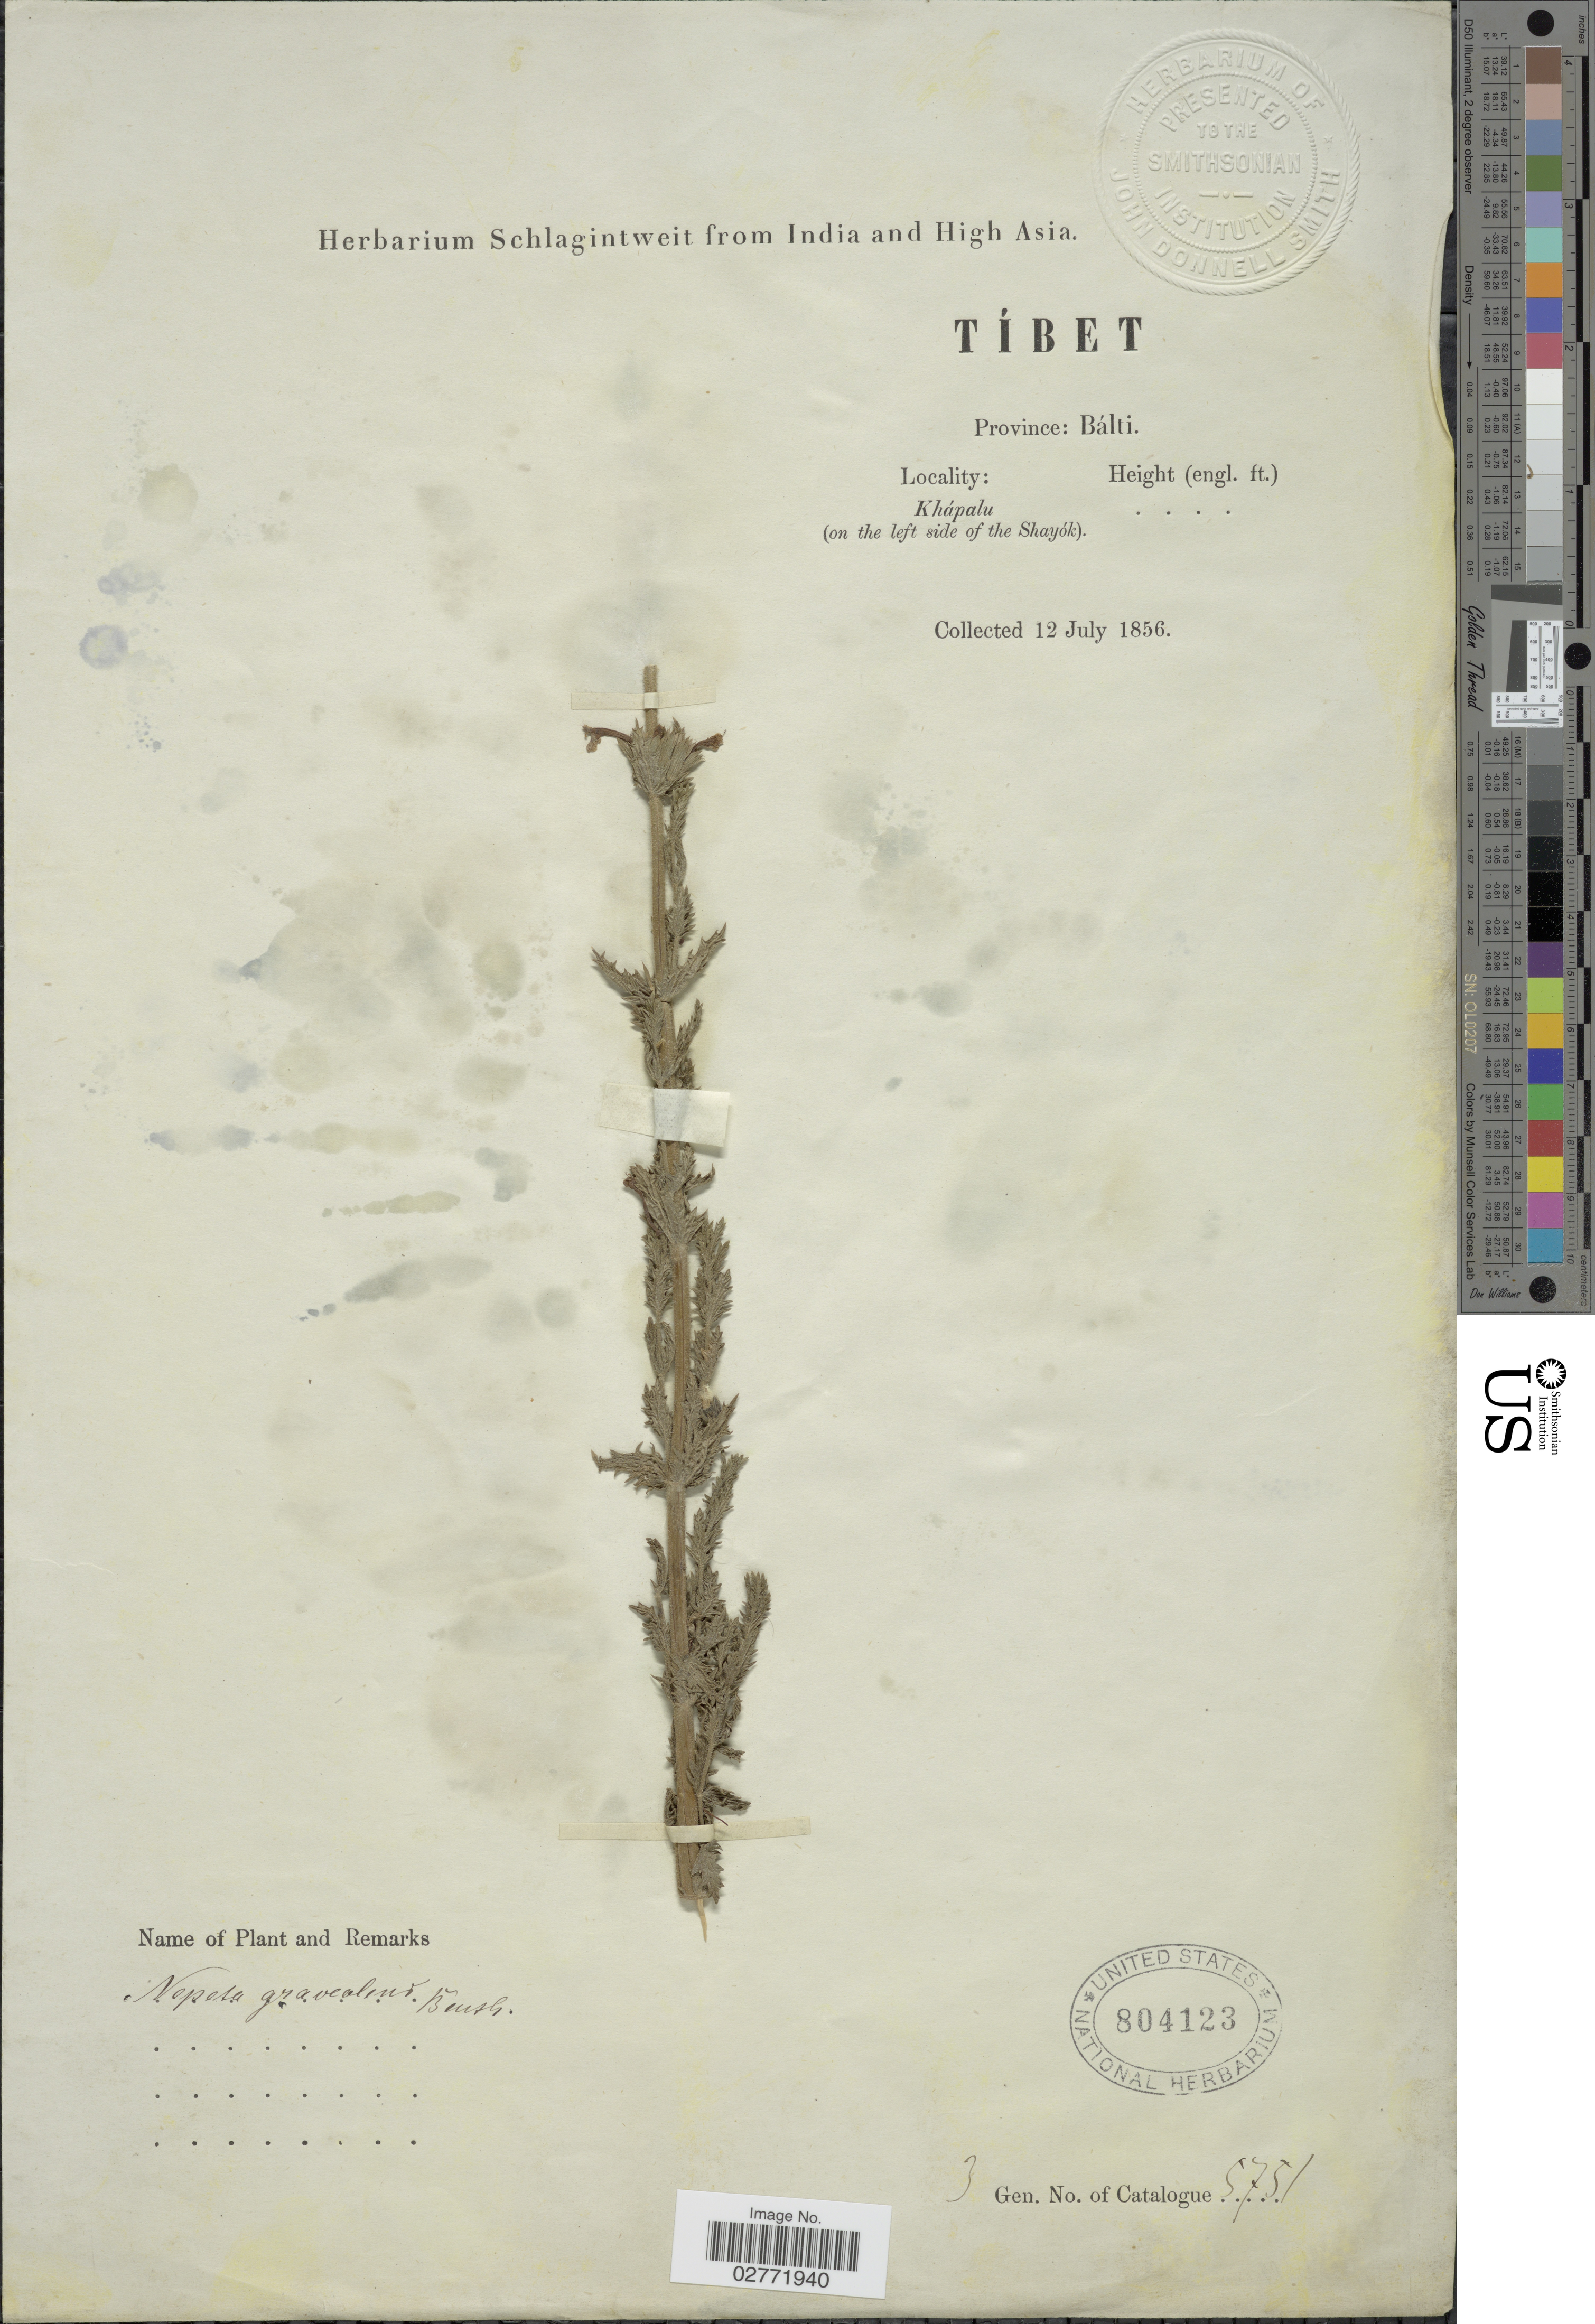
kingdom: Plantae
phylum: Tracheophyta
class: Magnoliopsida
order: Lamiales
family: Lamiaceae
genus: Nepeta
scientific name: Nepeta graveolens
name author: Vill.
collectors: ex herb. Schlagintweit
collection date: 1856-07-12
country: China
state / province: Xizang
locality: Tíbet, Province Bálti, Khápalu (on the left side of the Shayók).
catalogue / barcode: US 804123